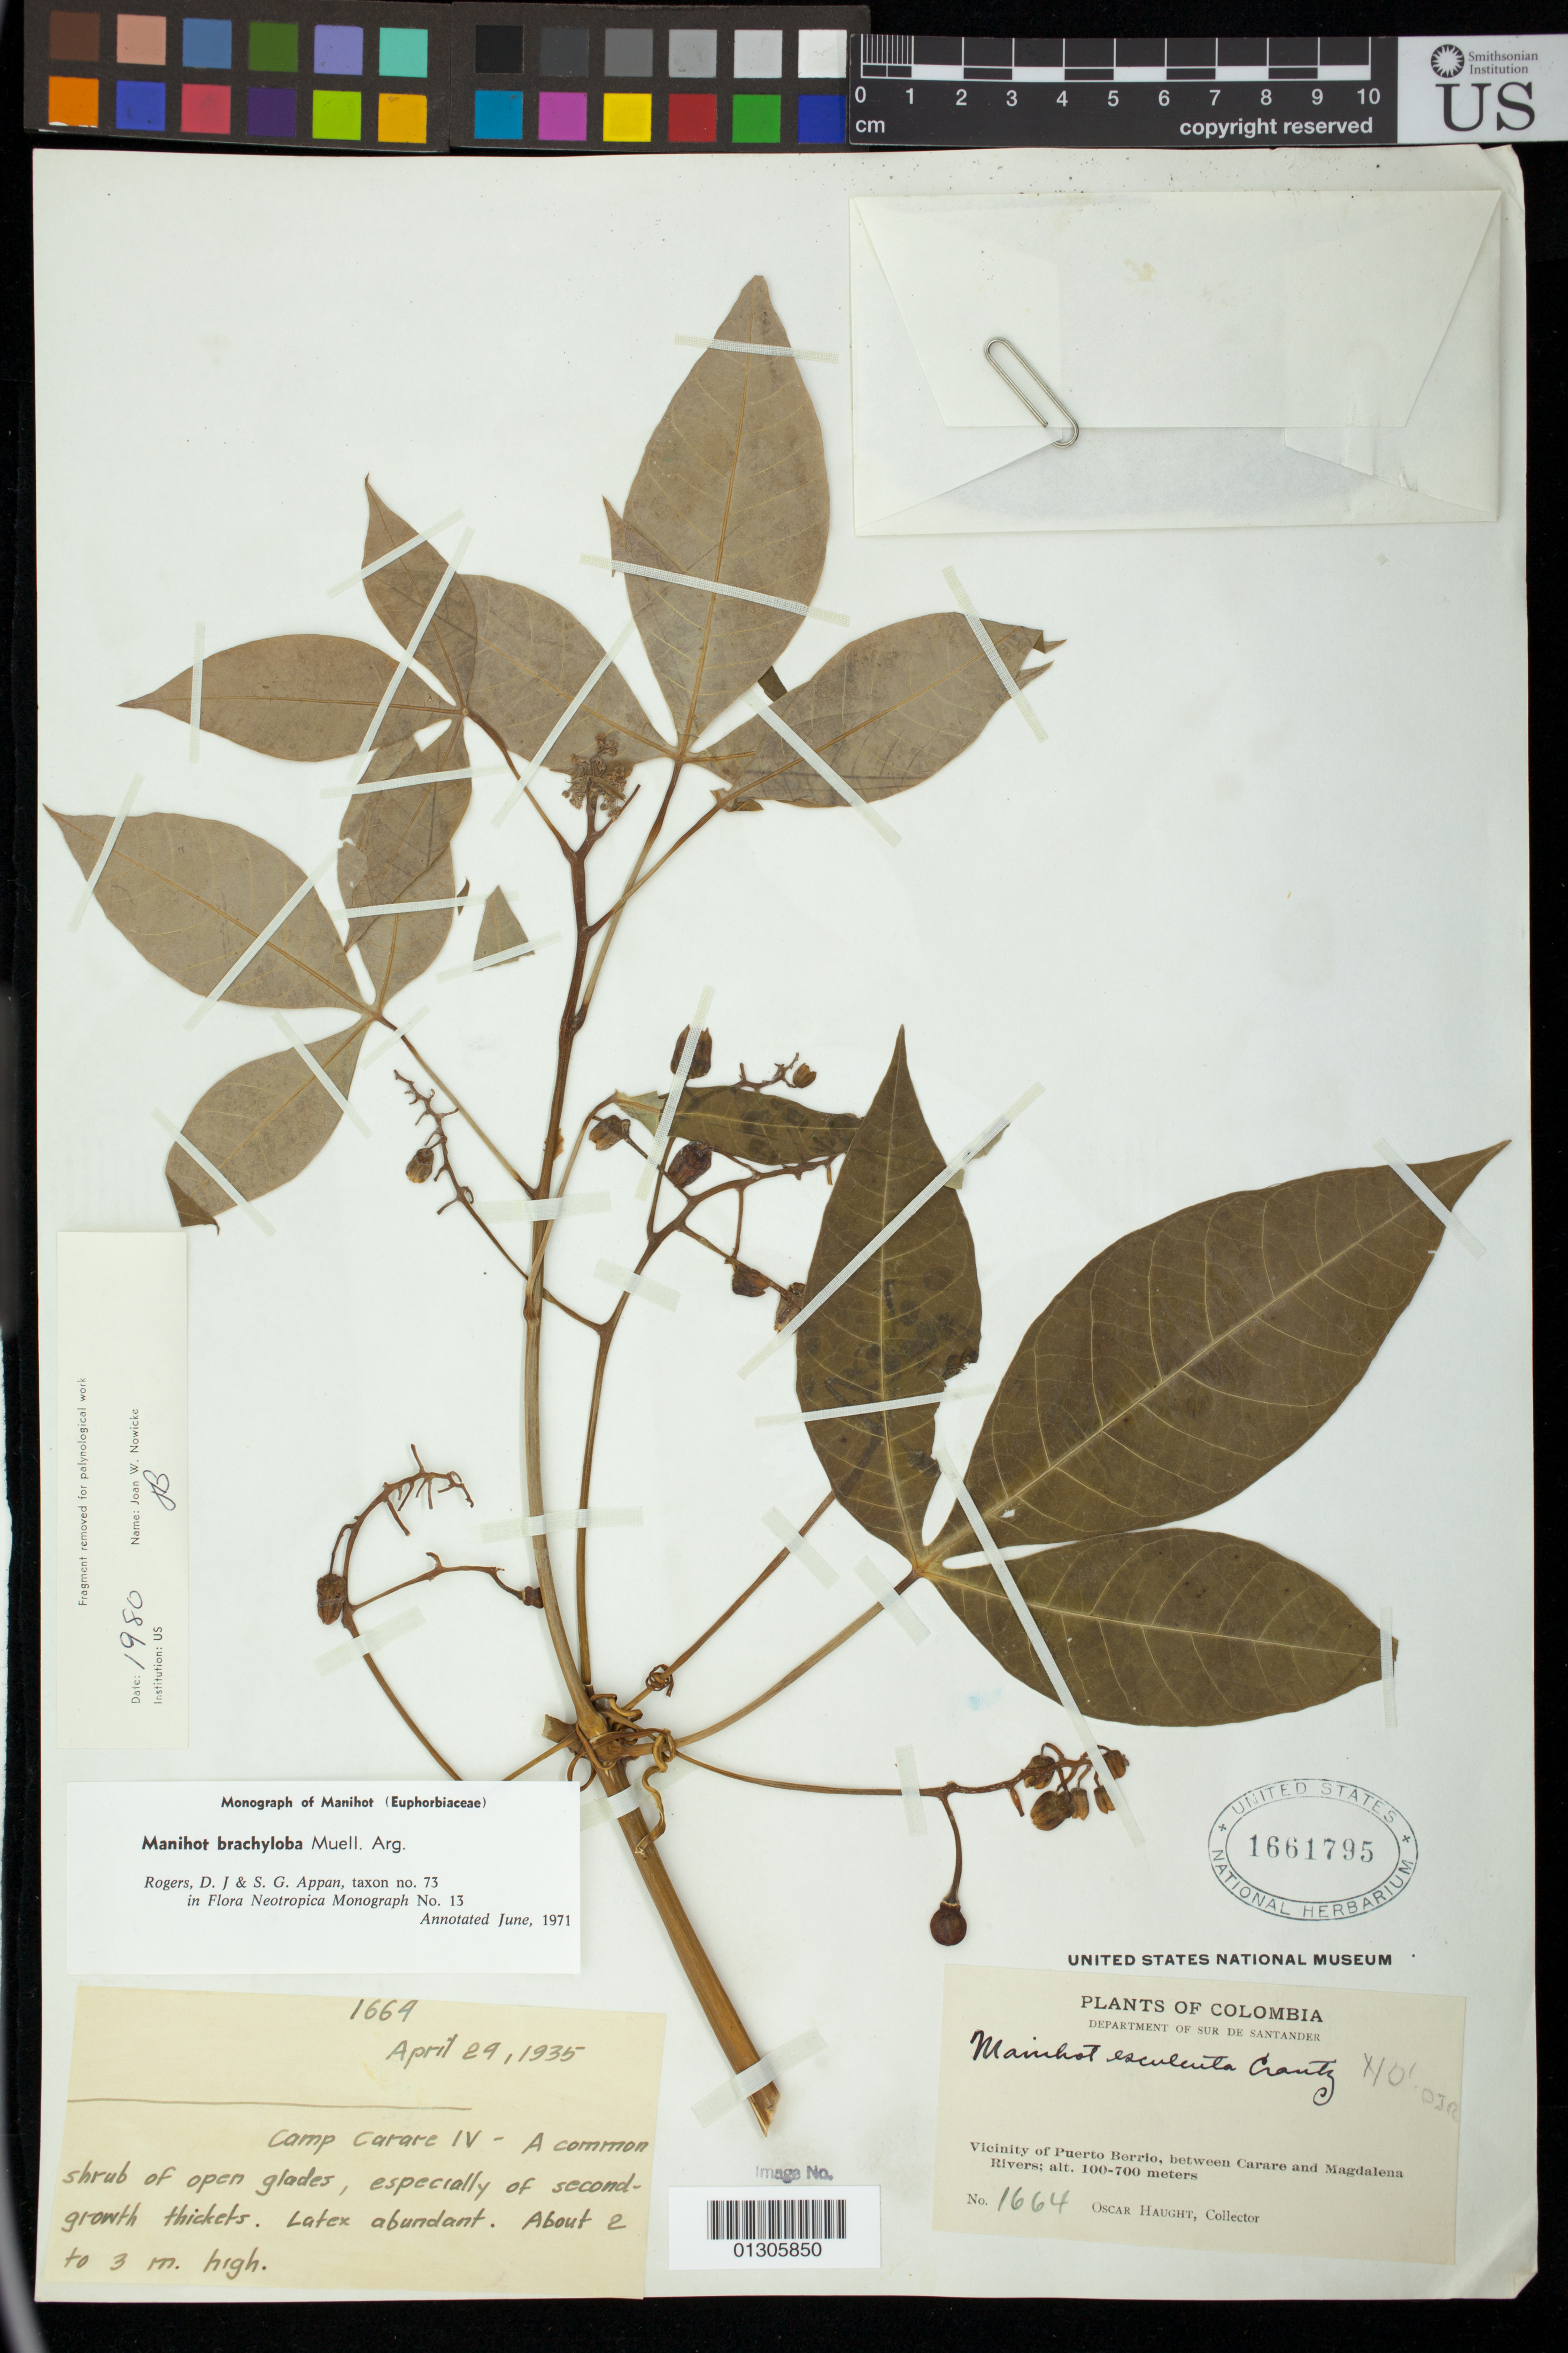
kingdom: Plantae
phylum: Tracheophyta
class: Magnoliopsida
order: Malpighiales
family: Euphorbiaceae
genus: Manihot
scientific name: Manihot brachyloba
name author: Müll. Arg.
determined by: Mendoza, M.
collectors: O. Haught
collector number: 1664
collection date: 1935-04-24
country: Colombia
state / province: Antioquia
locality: Vicinity of Puerto Berrio, between Carate and Magdalena Rivers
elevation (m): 100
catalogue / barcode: US 1661795